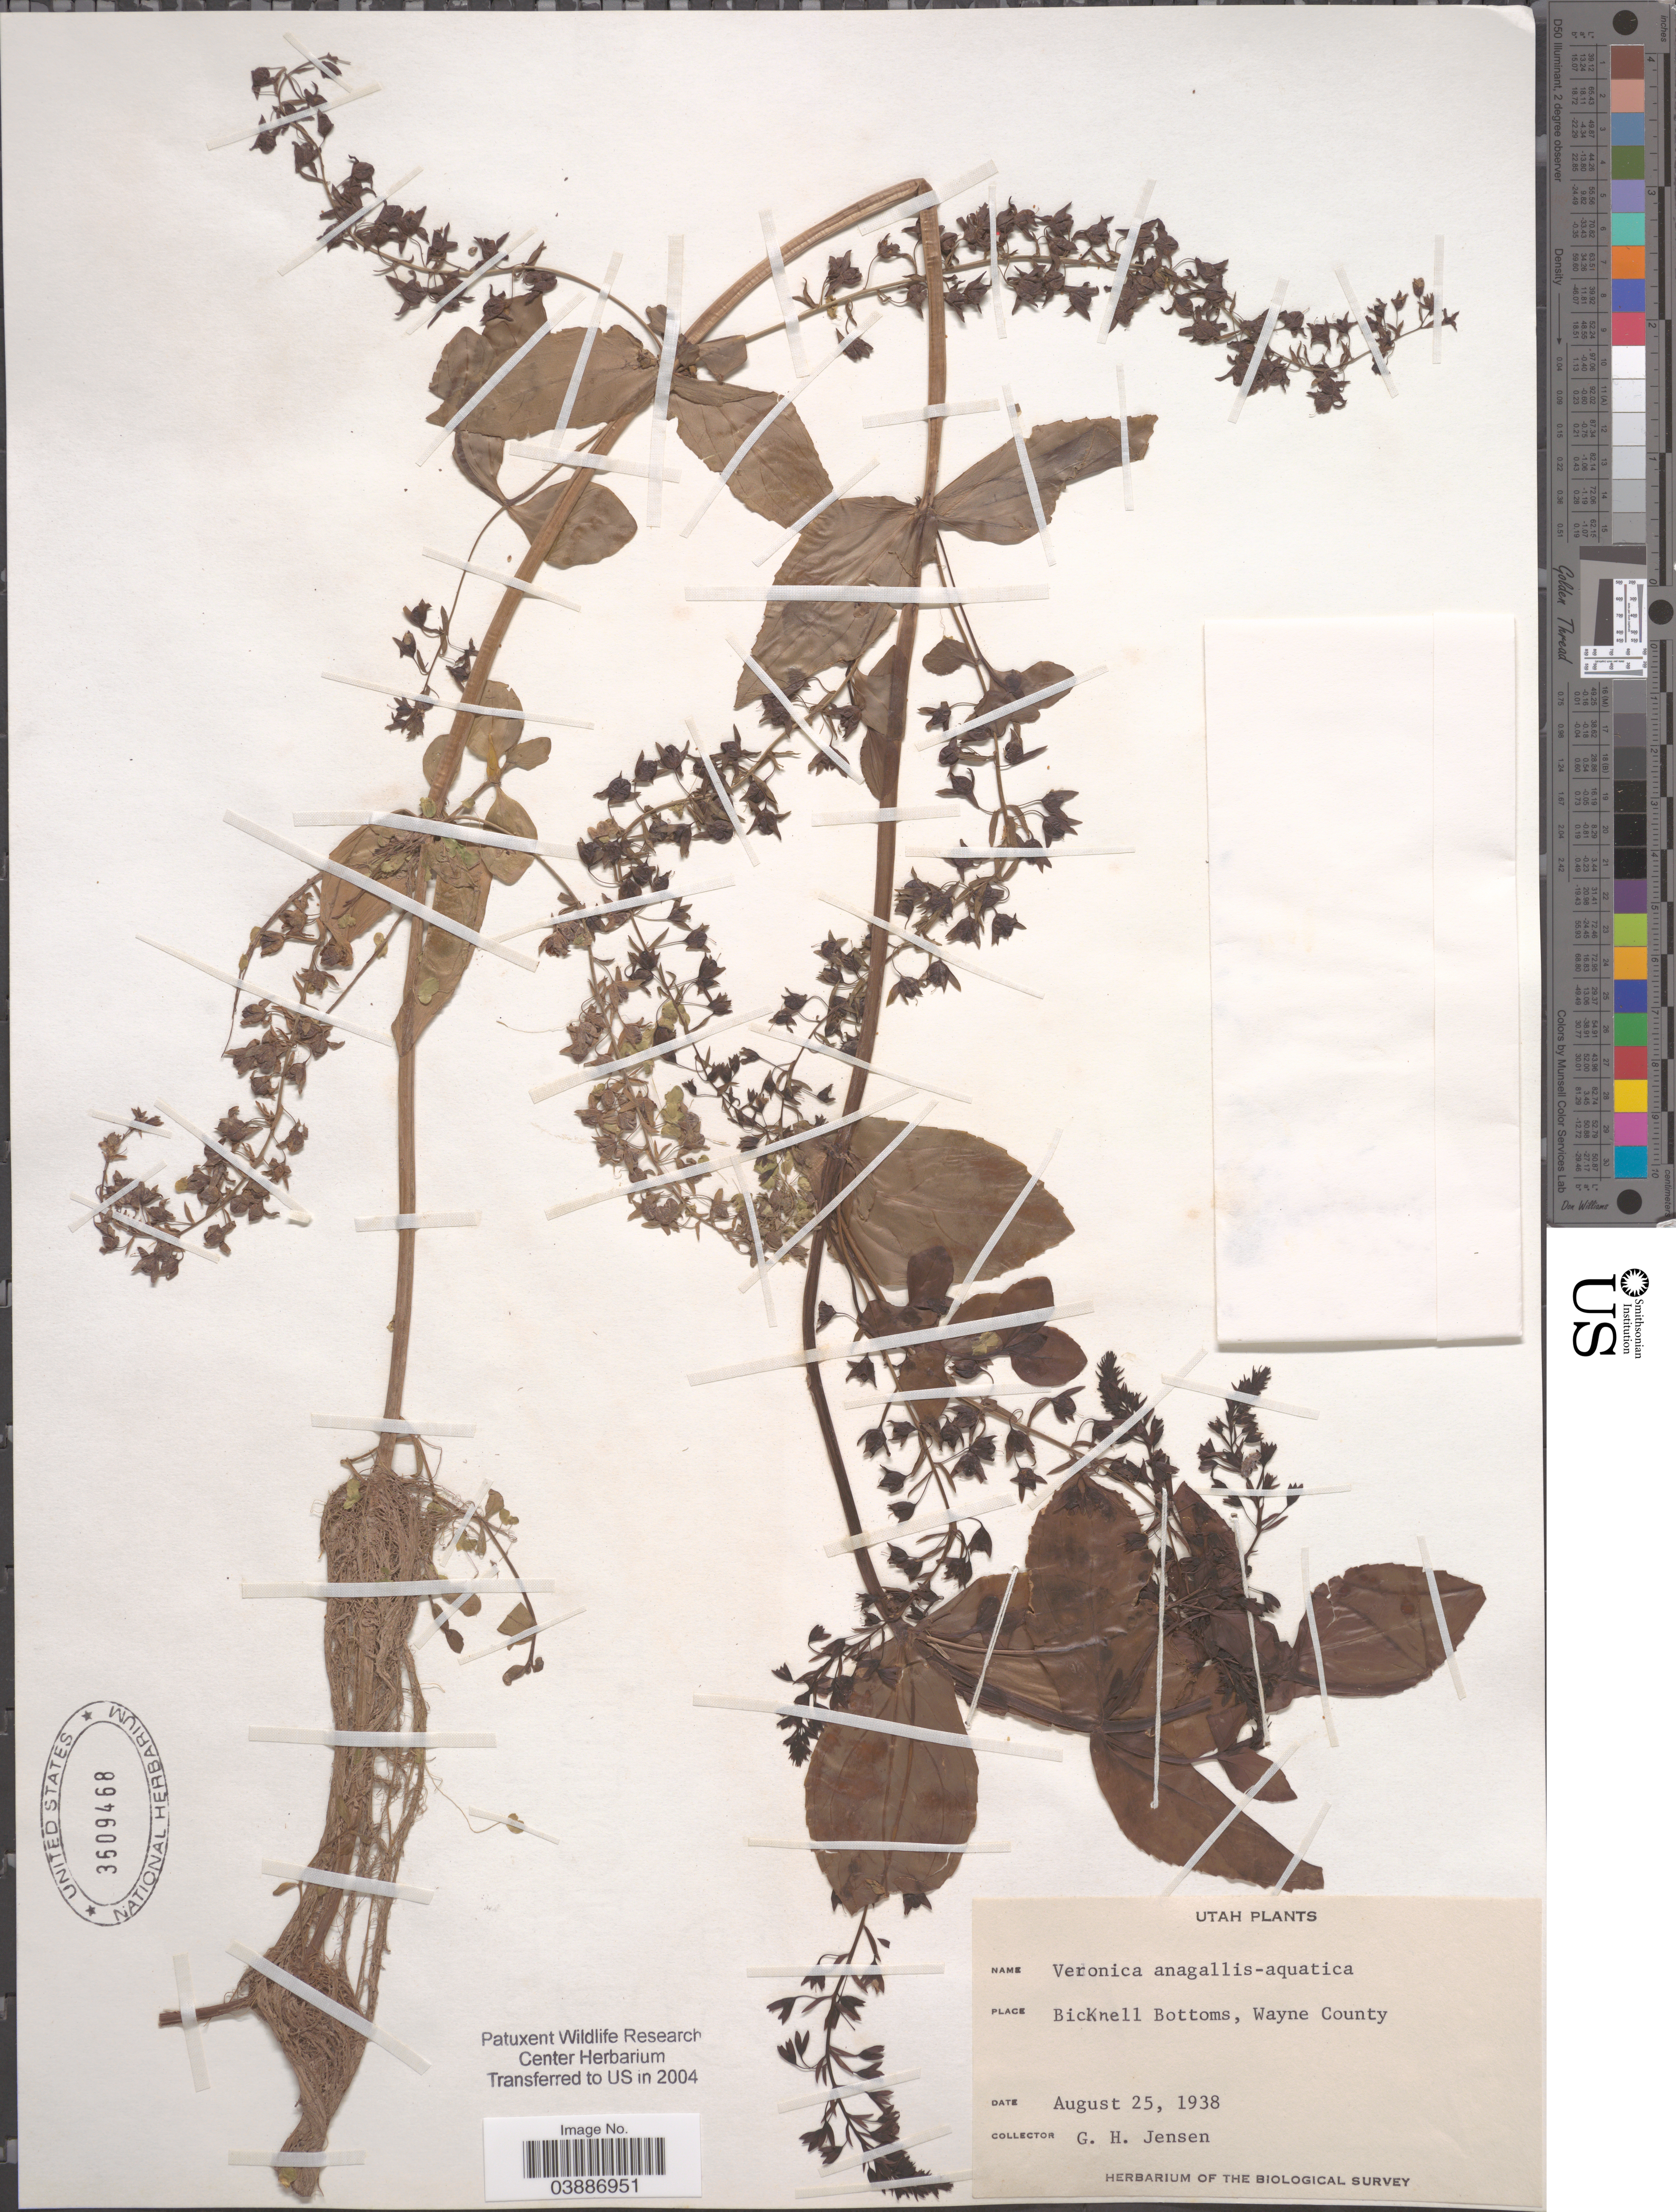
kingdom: Plantae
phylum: Tracheophyta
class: Magnoliopsida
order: Lamiales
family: Plantaginaceae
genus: Veronica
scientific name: Veronica anagallis-aquatica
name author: L.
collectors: G. H. Jensen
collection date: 1938-08-25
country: United States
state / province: Utah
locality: Bicknell Bottoms, Wayne County.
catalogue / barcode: US 3609468